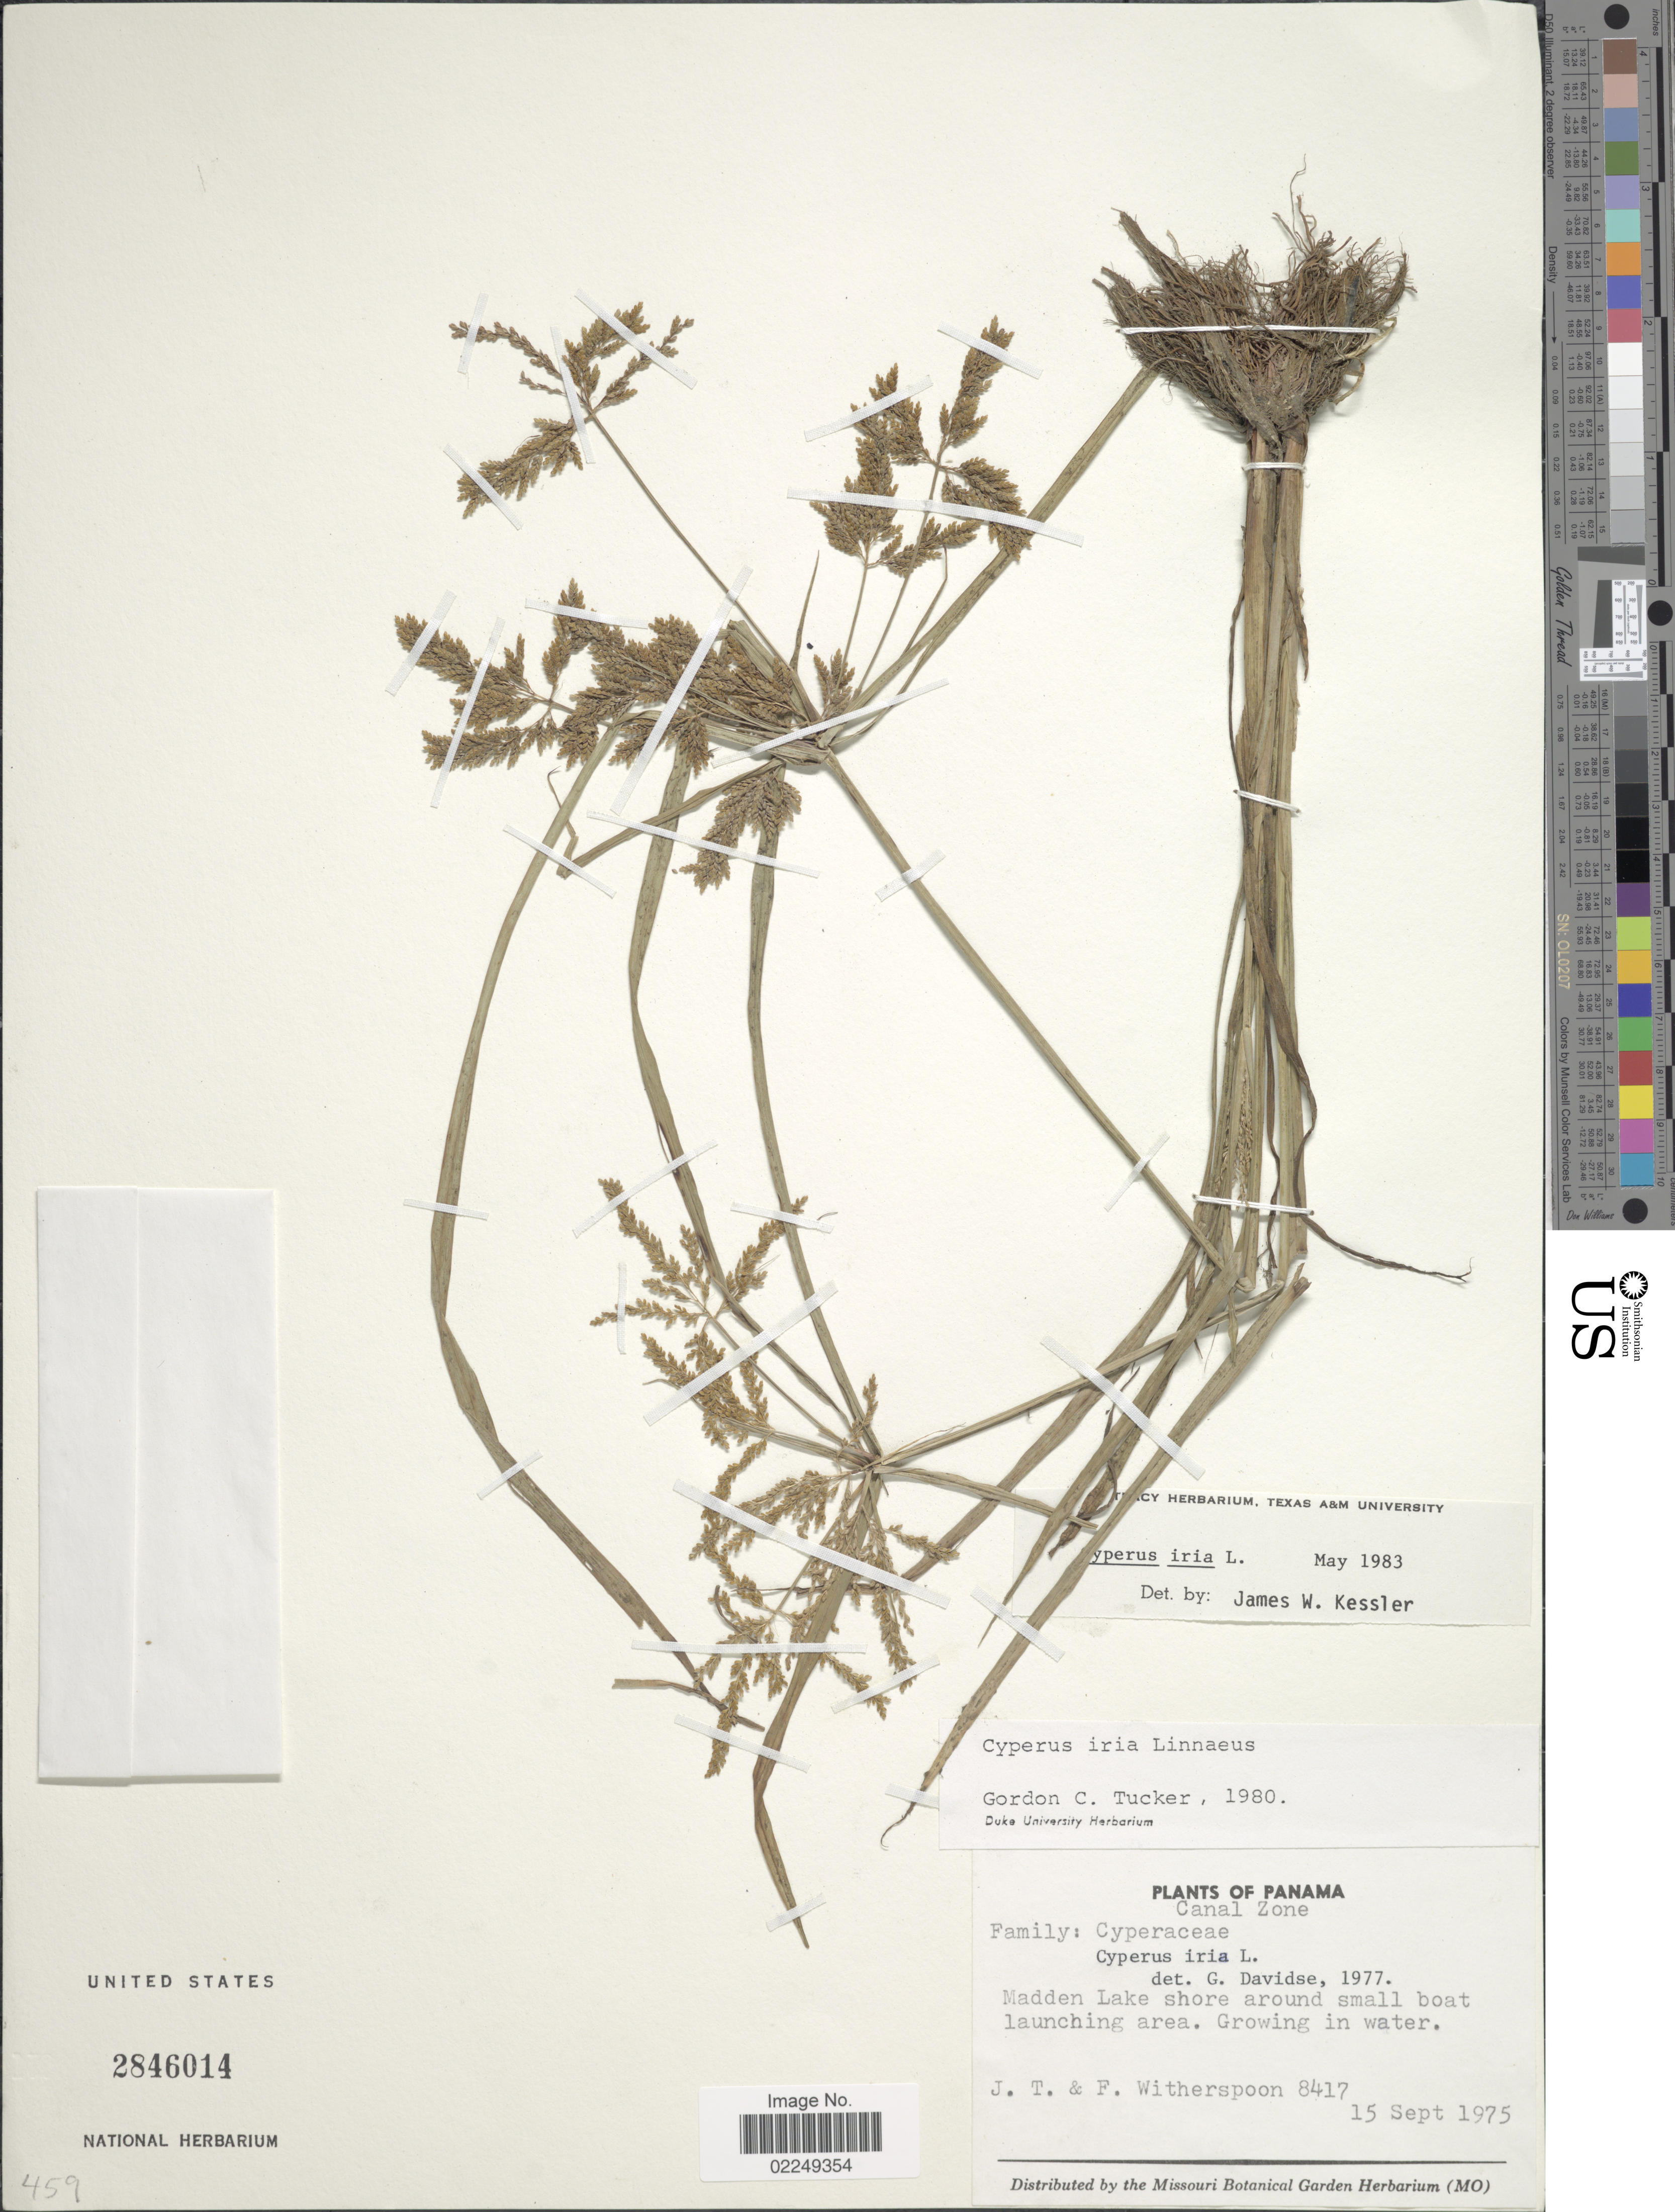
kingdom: Plantae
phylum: Tracheophyta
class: Liliopsida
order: Poales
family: Cyperaceae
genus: Cyperus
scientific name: Cyperus iria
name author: L.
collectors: J. Witherspoon & F. Witherspoon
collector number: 8417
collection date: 1975-09-15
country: Panama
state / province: Colón / Panamá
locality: Canal Zone, Madden Lake shore around small boat launching area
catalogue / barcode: US 2846014